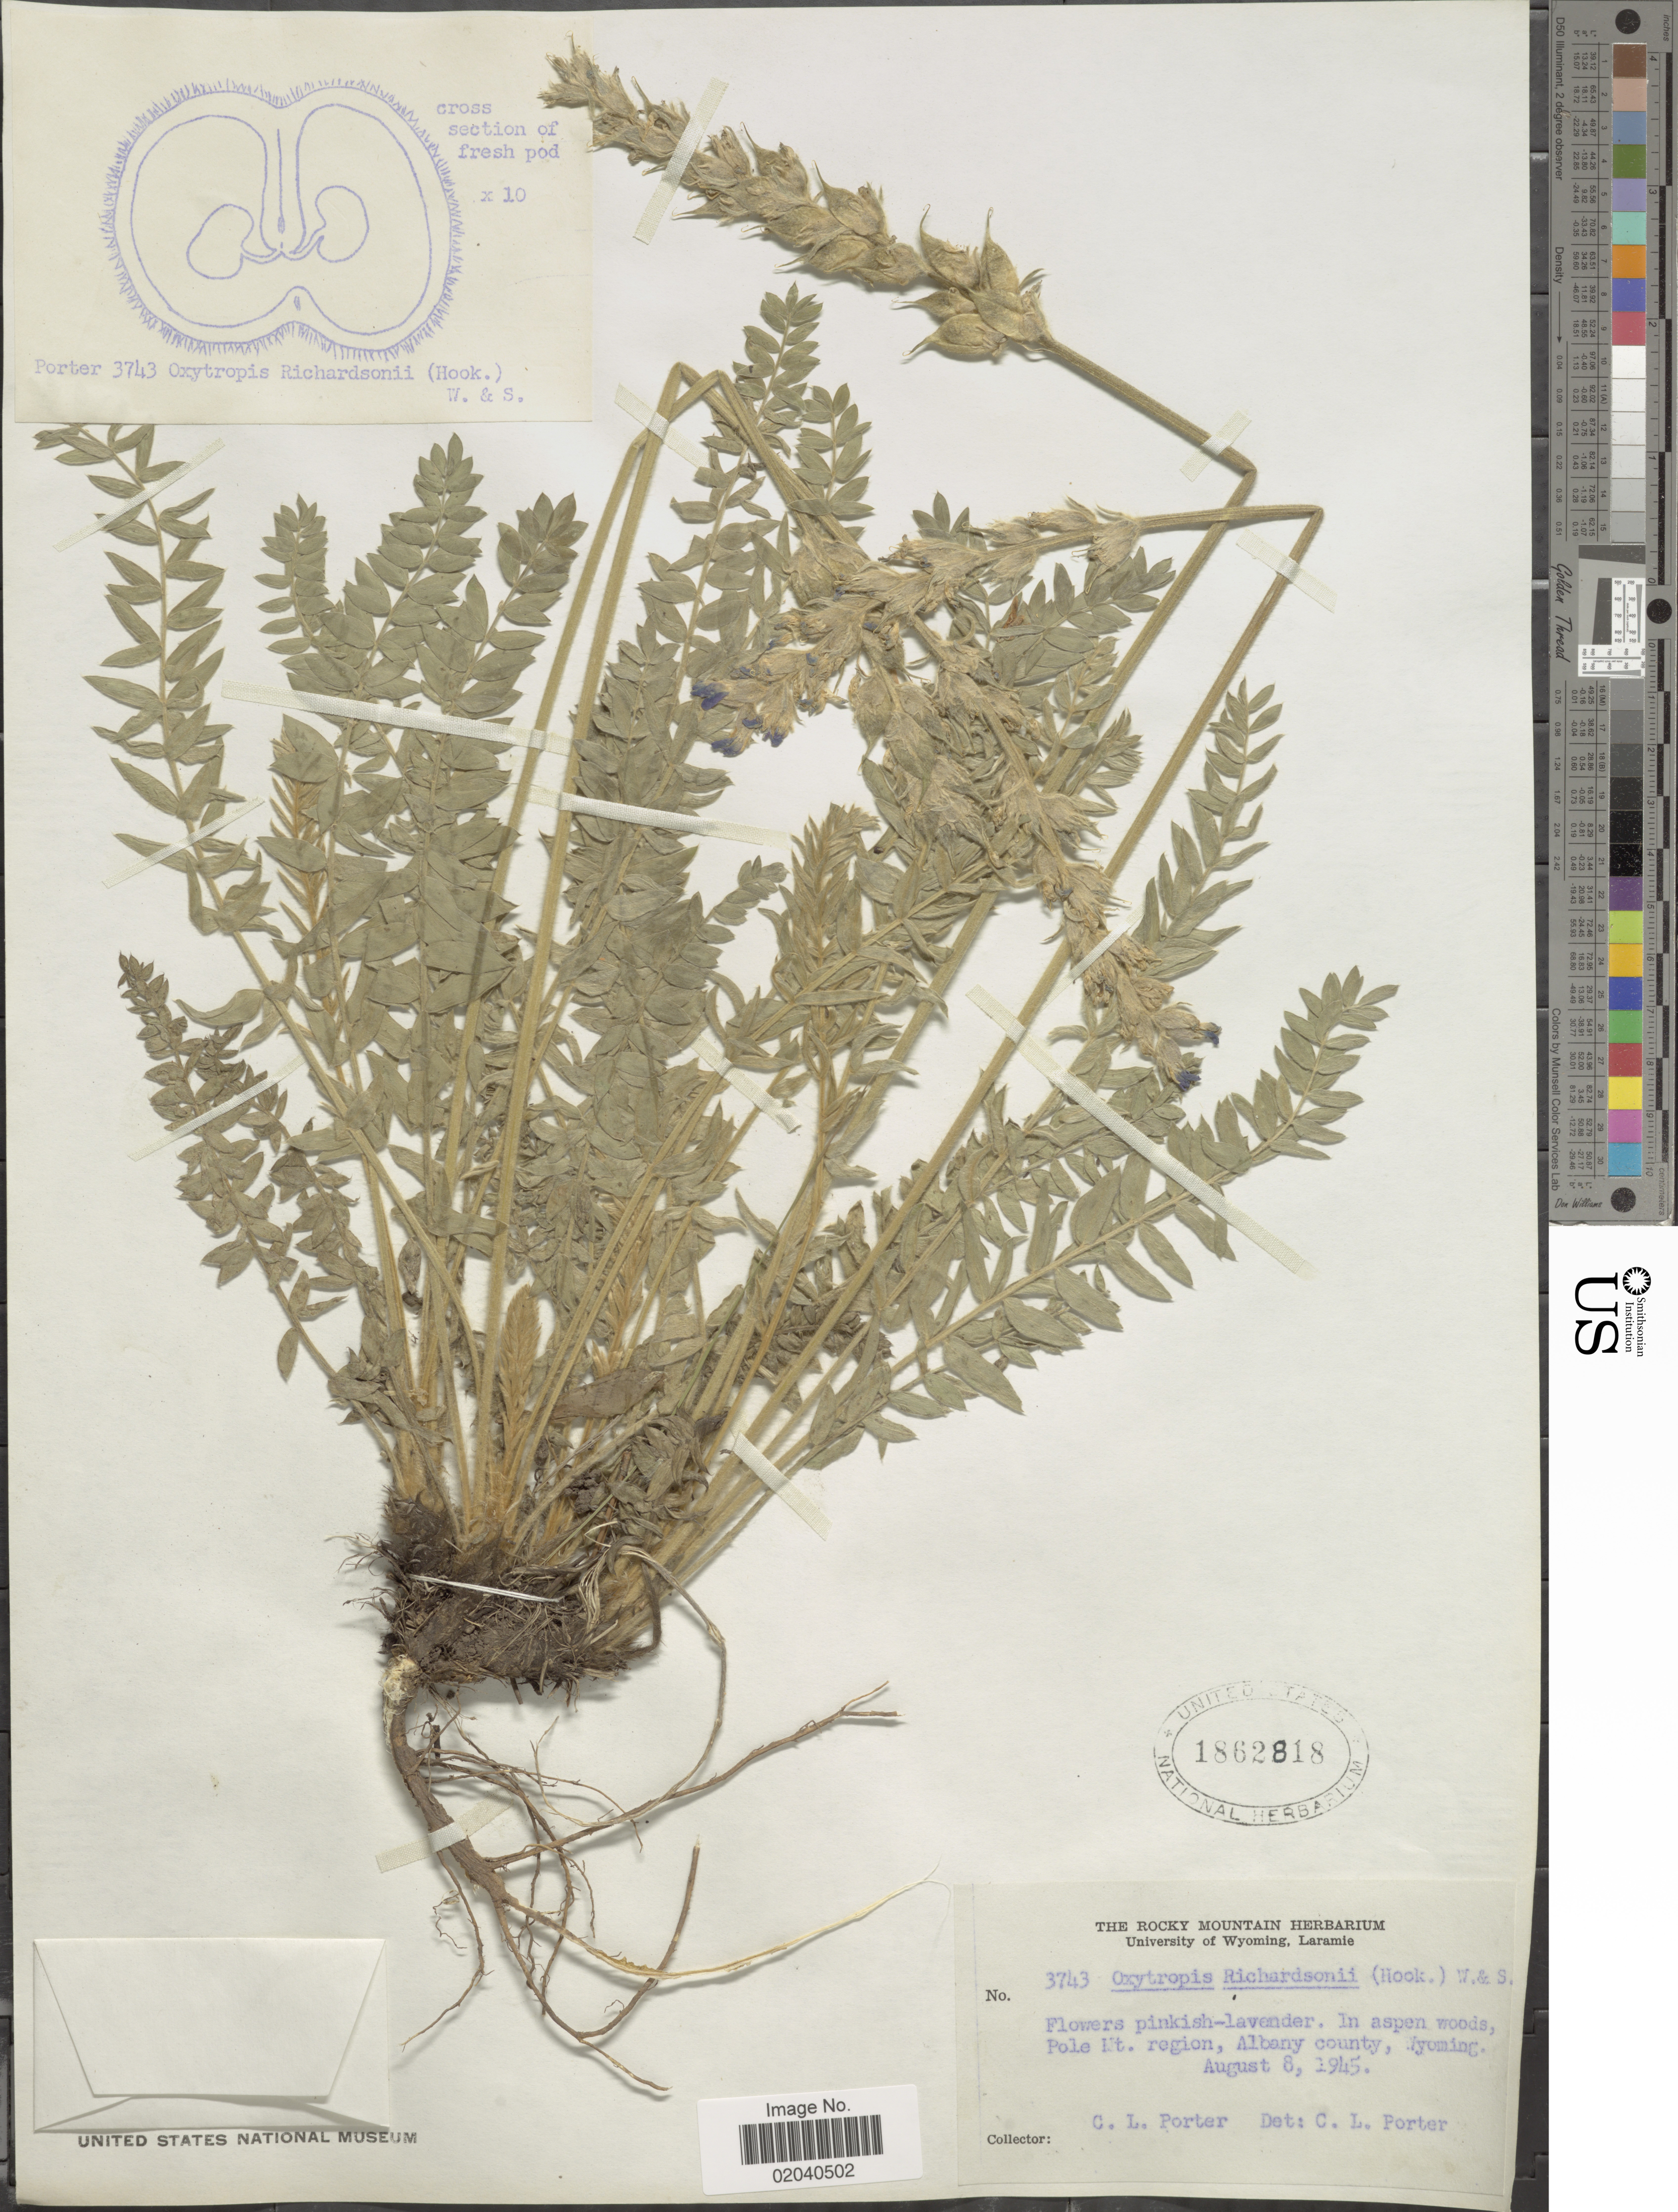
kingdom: Plantae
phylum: Tracheophyta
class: Magnoliopsida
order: Fabales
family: Fabaceae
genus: Oxytropis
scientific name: Oxytropis splendens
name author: Douglas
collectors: C. L. Porter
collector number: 3743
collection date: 1945-08-08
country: United States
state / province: Wyoming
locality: Pole Mt. region, Albany County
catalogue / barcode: US 1862818